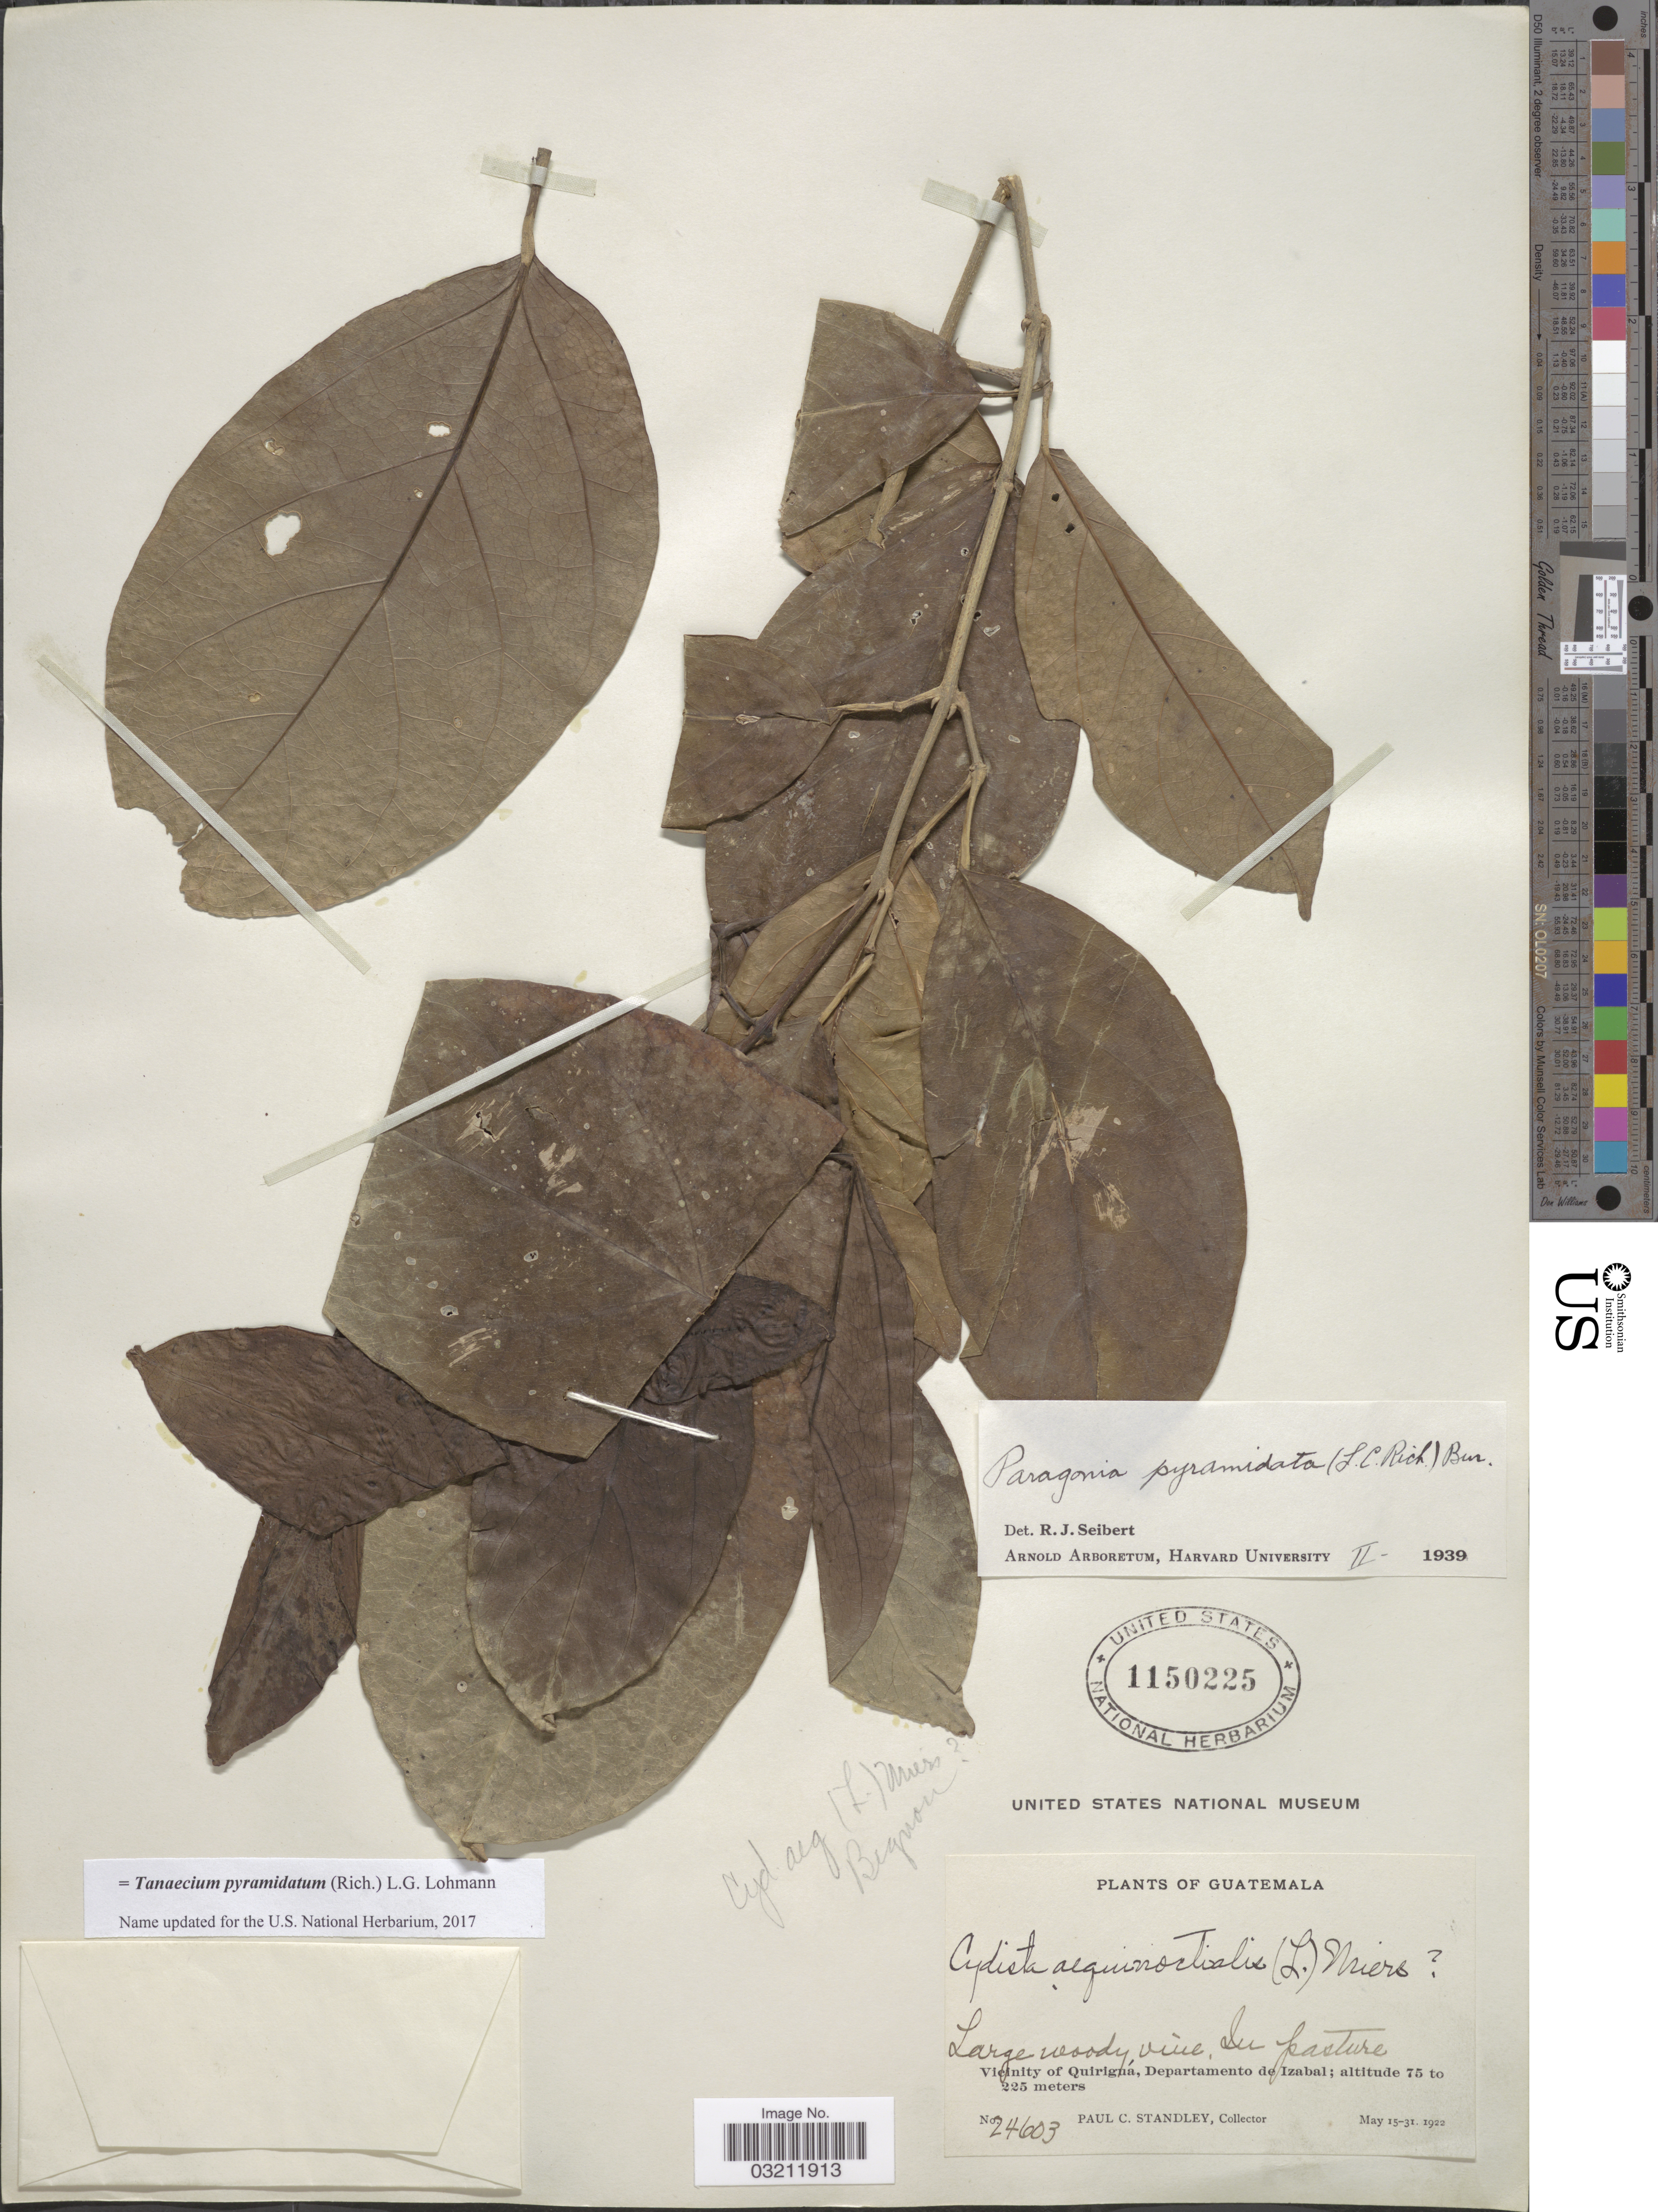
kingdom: Plantae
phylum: Tracheophyta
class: Magnoliopsida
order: Lamiales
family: Bignoniaceae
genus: Tanaecium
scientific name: Tanaecium pyramidatum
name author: (Rich.) L.G. Lohmann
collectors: P. C. Standley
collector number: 24603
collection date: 1922-05-15/1922-05-31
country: Guatemala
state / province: Izabal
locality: Vicinity of Quirigua, Departamento de Izabal.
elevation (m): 75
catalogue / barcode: US 1150225